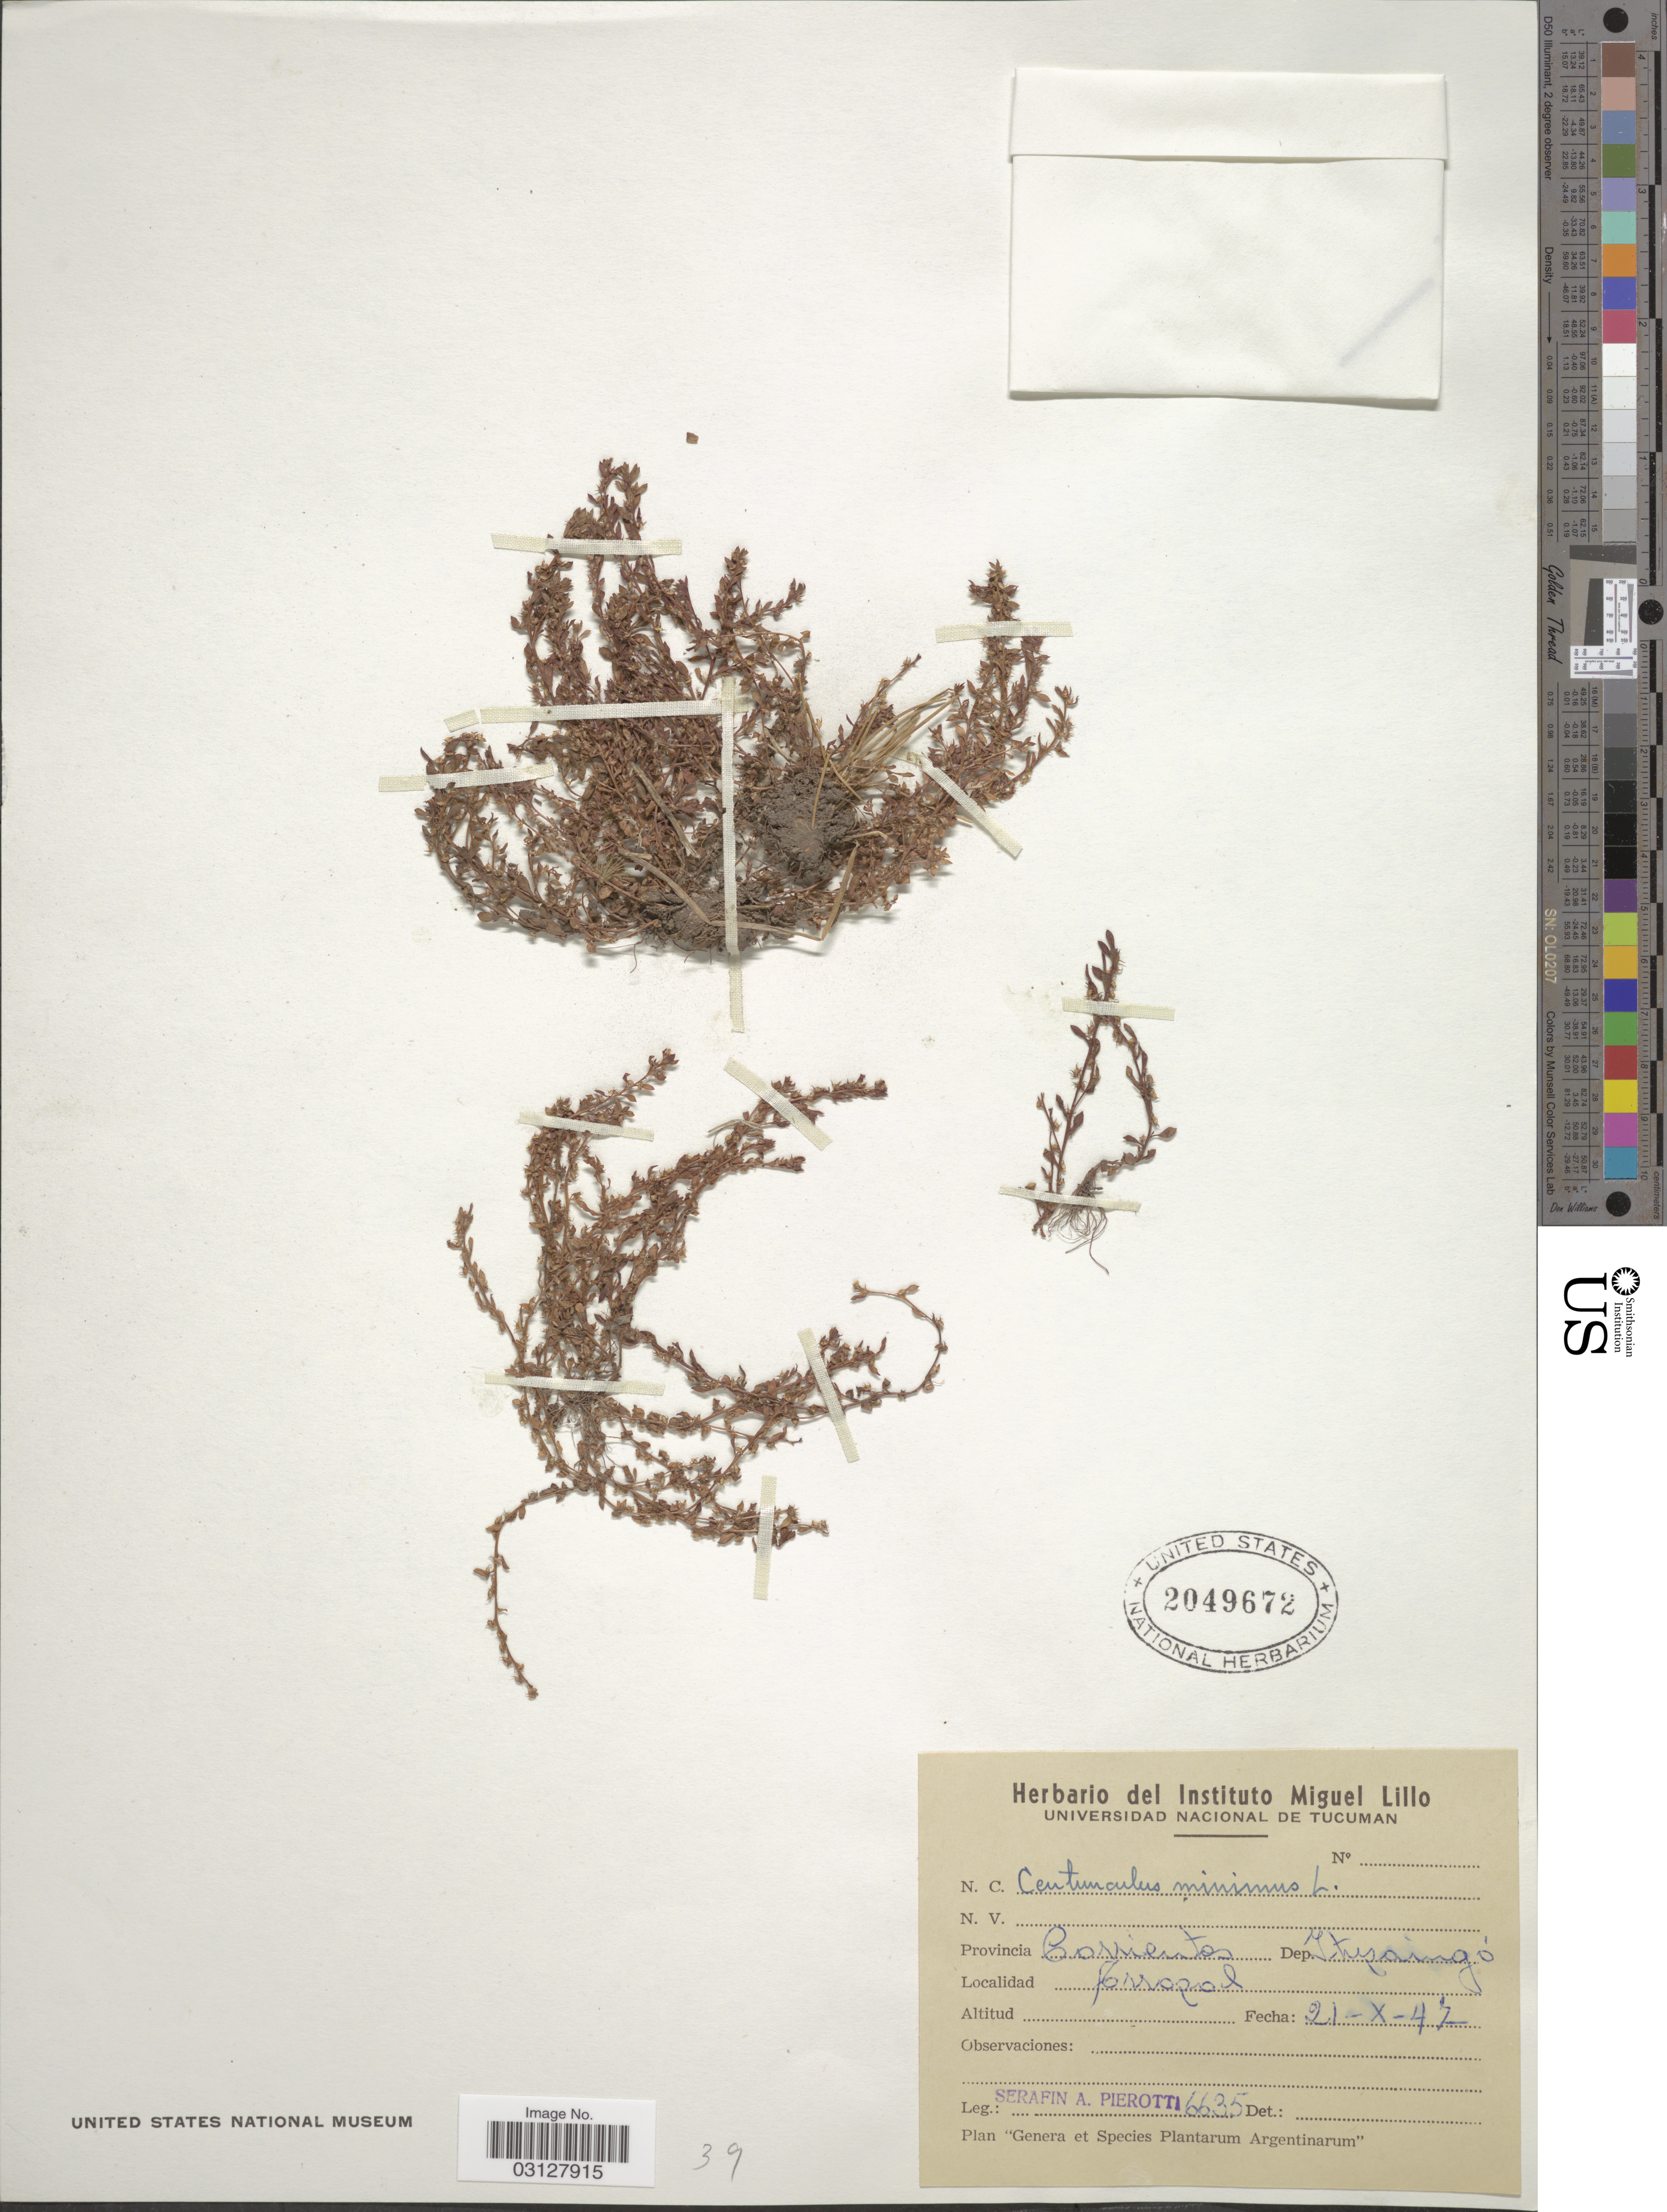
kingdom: Plantae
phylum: Tracheophyta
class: Magnoliopsida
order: Ericales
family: Primulaceae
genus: Centunculus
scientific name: Centunculus minimus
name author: L.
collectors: S. A. Pierotti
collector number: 6635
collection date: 1947-10-21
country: Argentina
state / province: Corrientes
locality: Dep. Ituzaingó, Arrozal.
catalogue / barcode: US 2049672